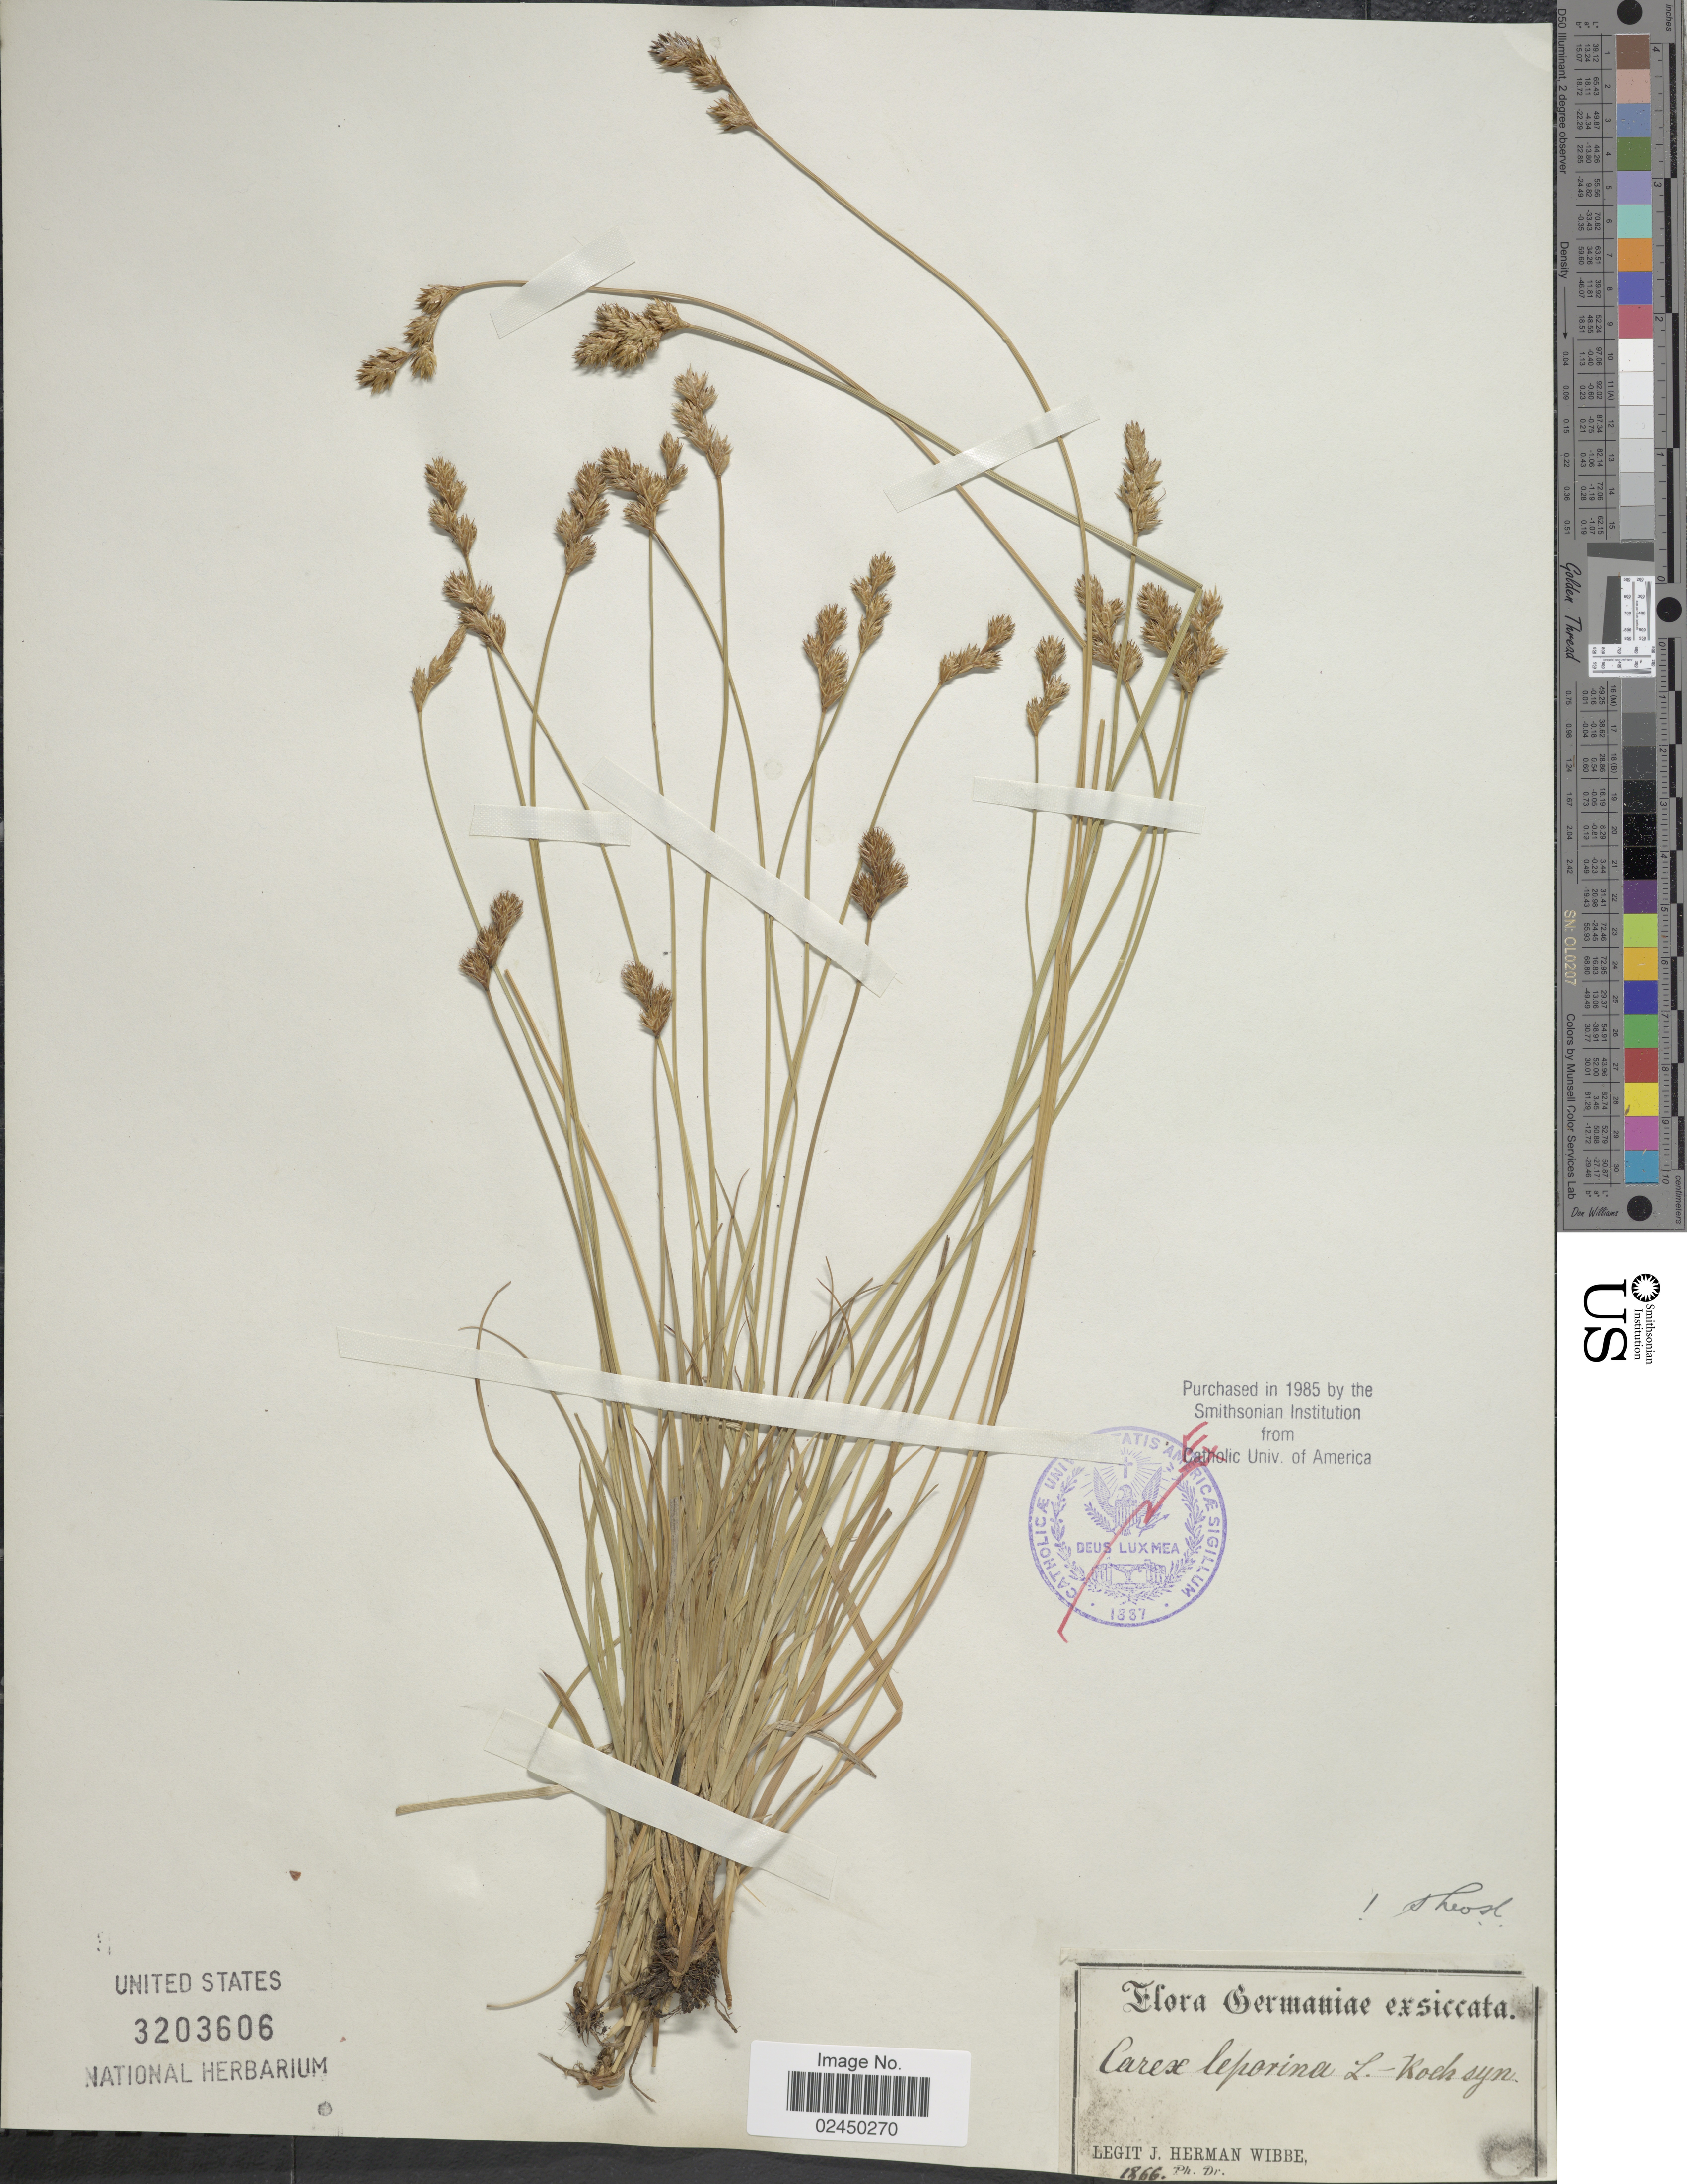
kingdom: Plantae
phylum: Tracheophyta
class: Liliopsida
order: Poales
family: Cyperaceae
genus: Carex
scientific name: Carex leporina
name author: L.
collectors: J. Wibbe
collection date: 1866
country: Germany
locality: Germaniae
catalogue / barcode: US 3203606